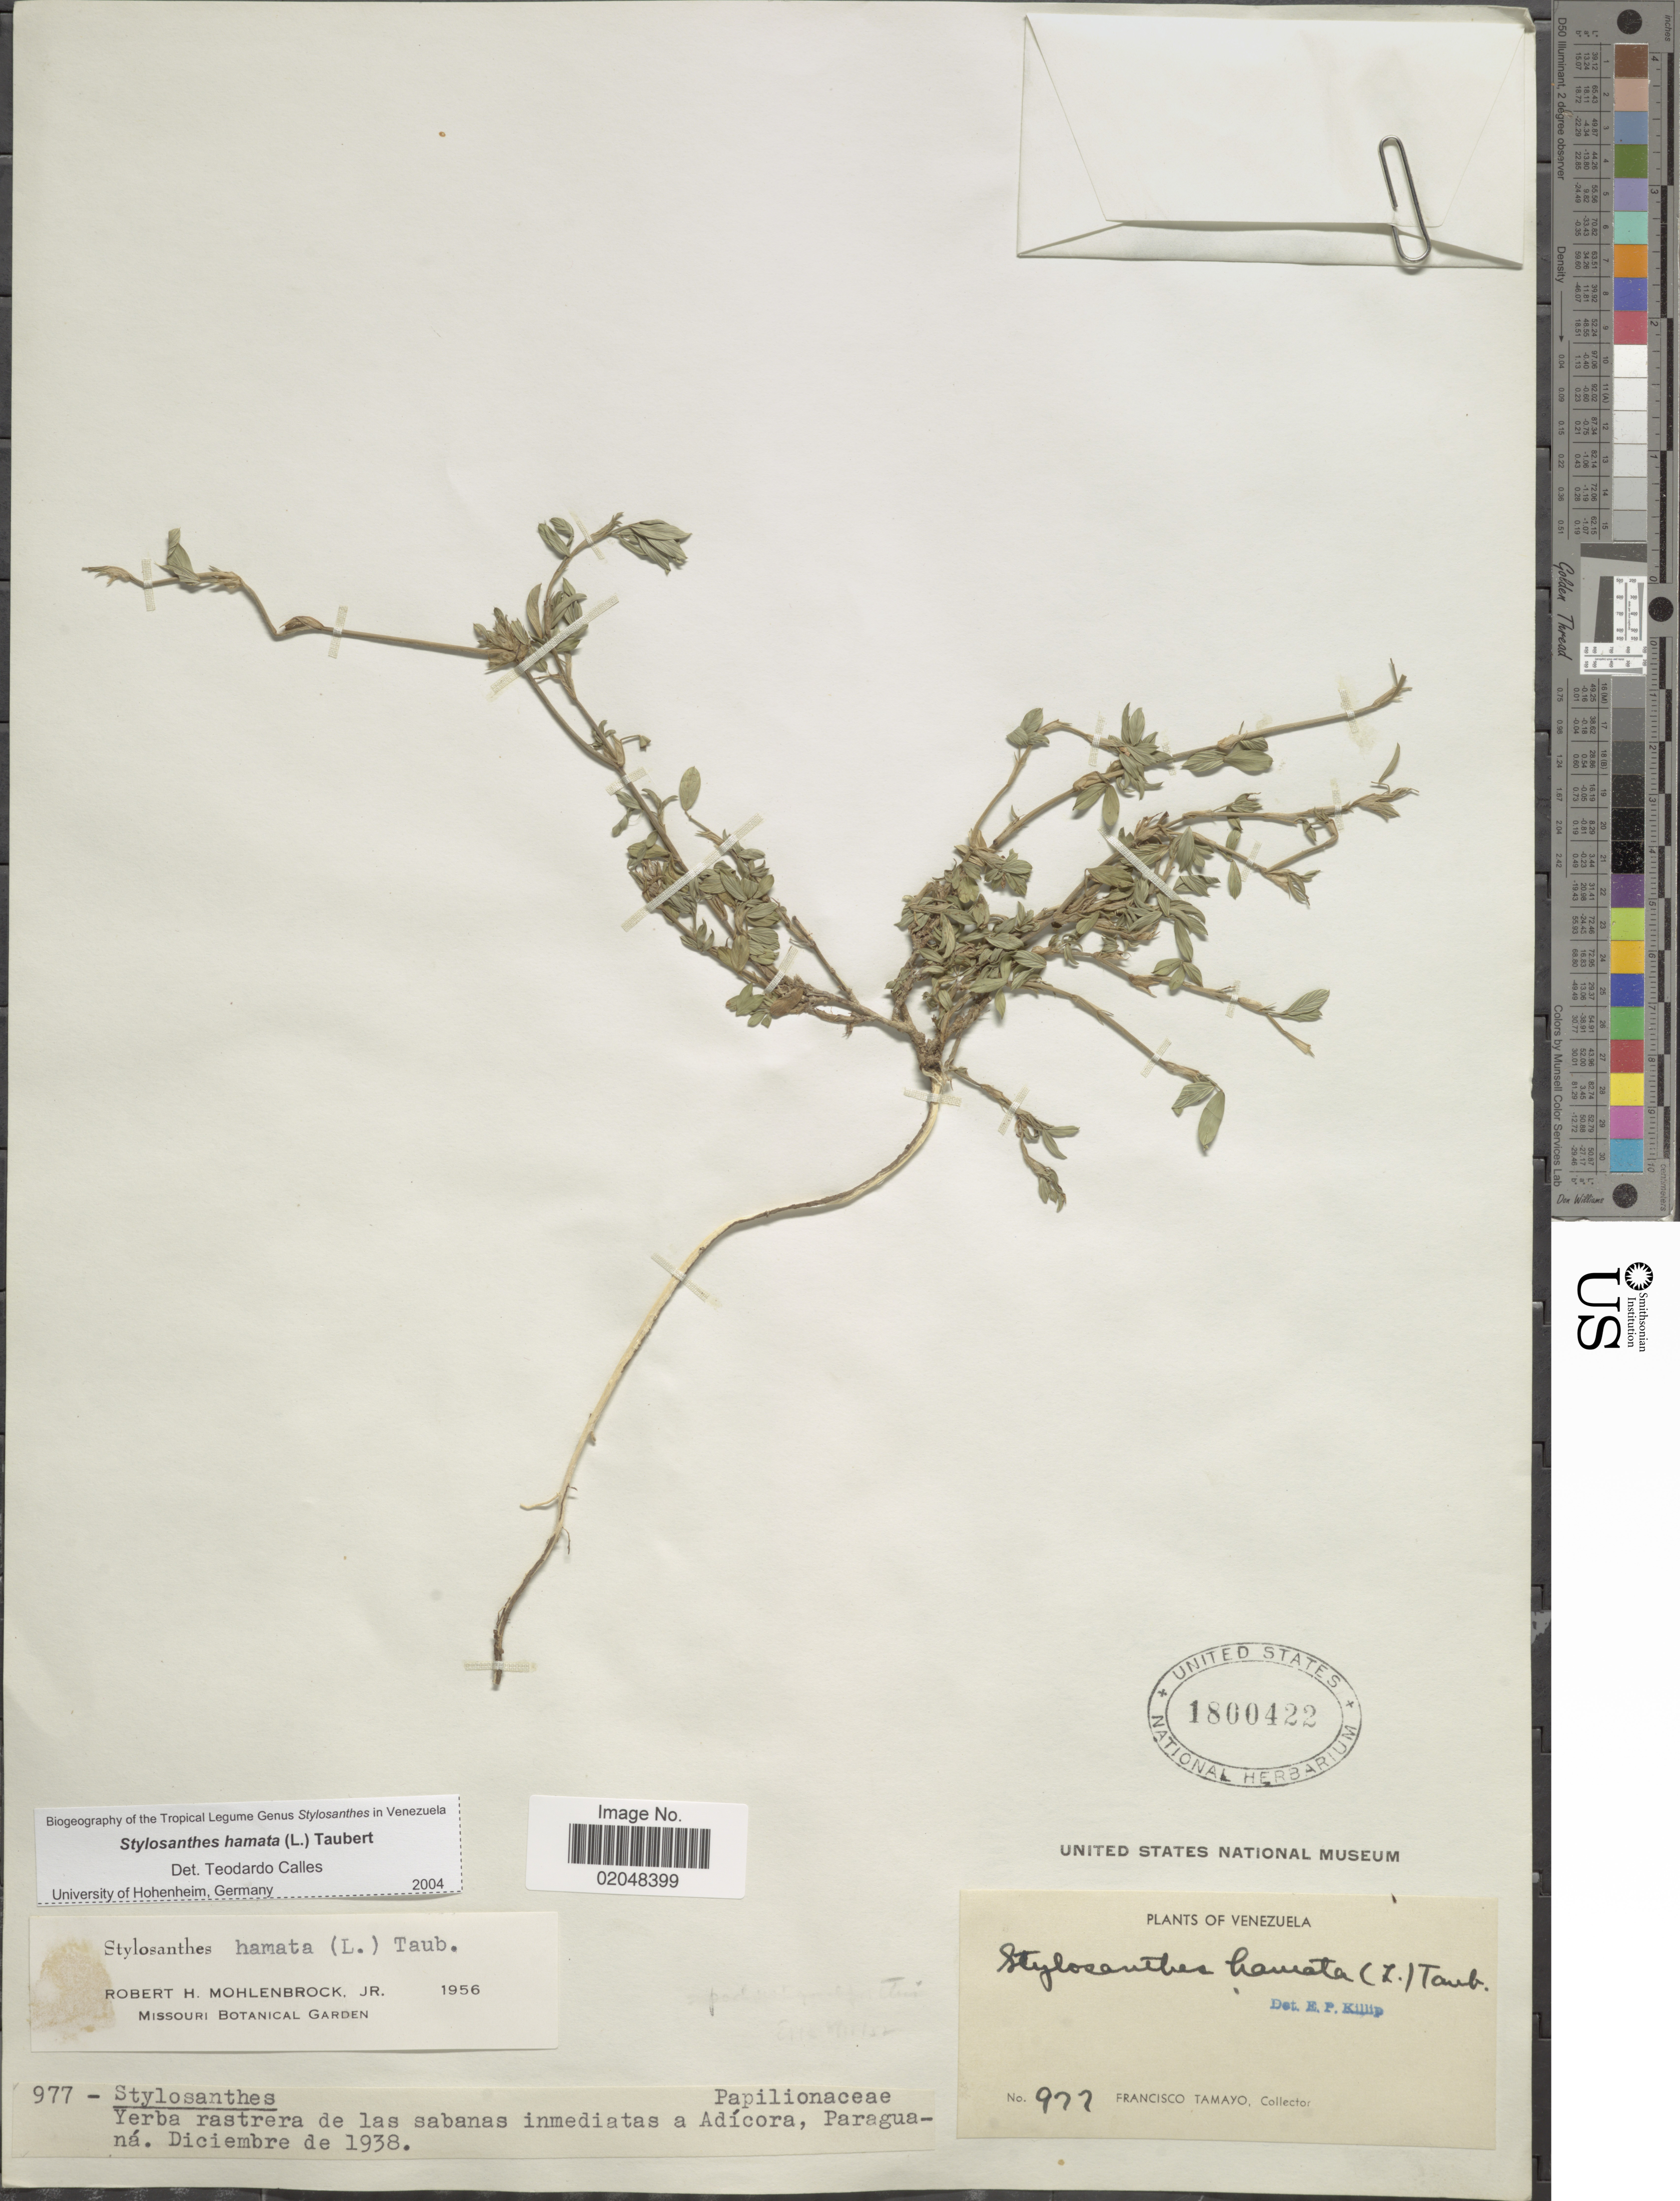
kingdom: Plantae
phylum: Tracheophyta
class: Magnoliopsida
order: Fabales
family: Fabaceae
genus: Stylosanthes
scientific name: Stylosanthes hamata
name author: (L.) Taub.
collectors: F. Tamayo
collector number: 97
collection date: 1938-12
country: Venezuela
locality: Yerba rastrera de las sabanas inmediatas a Adicora, Paraguana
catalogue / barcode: US 1800422